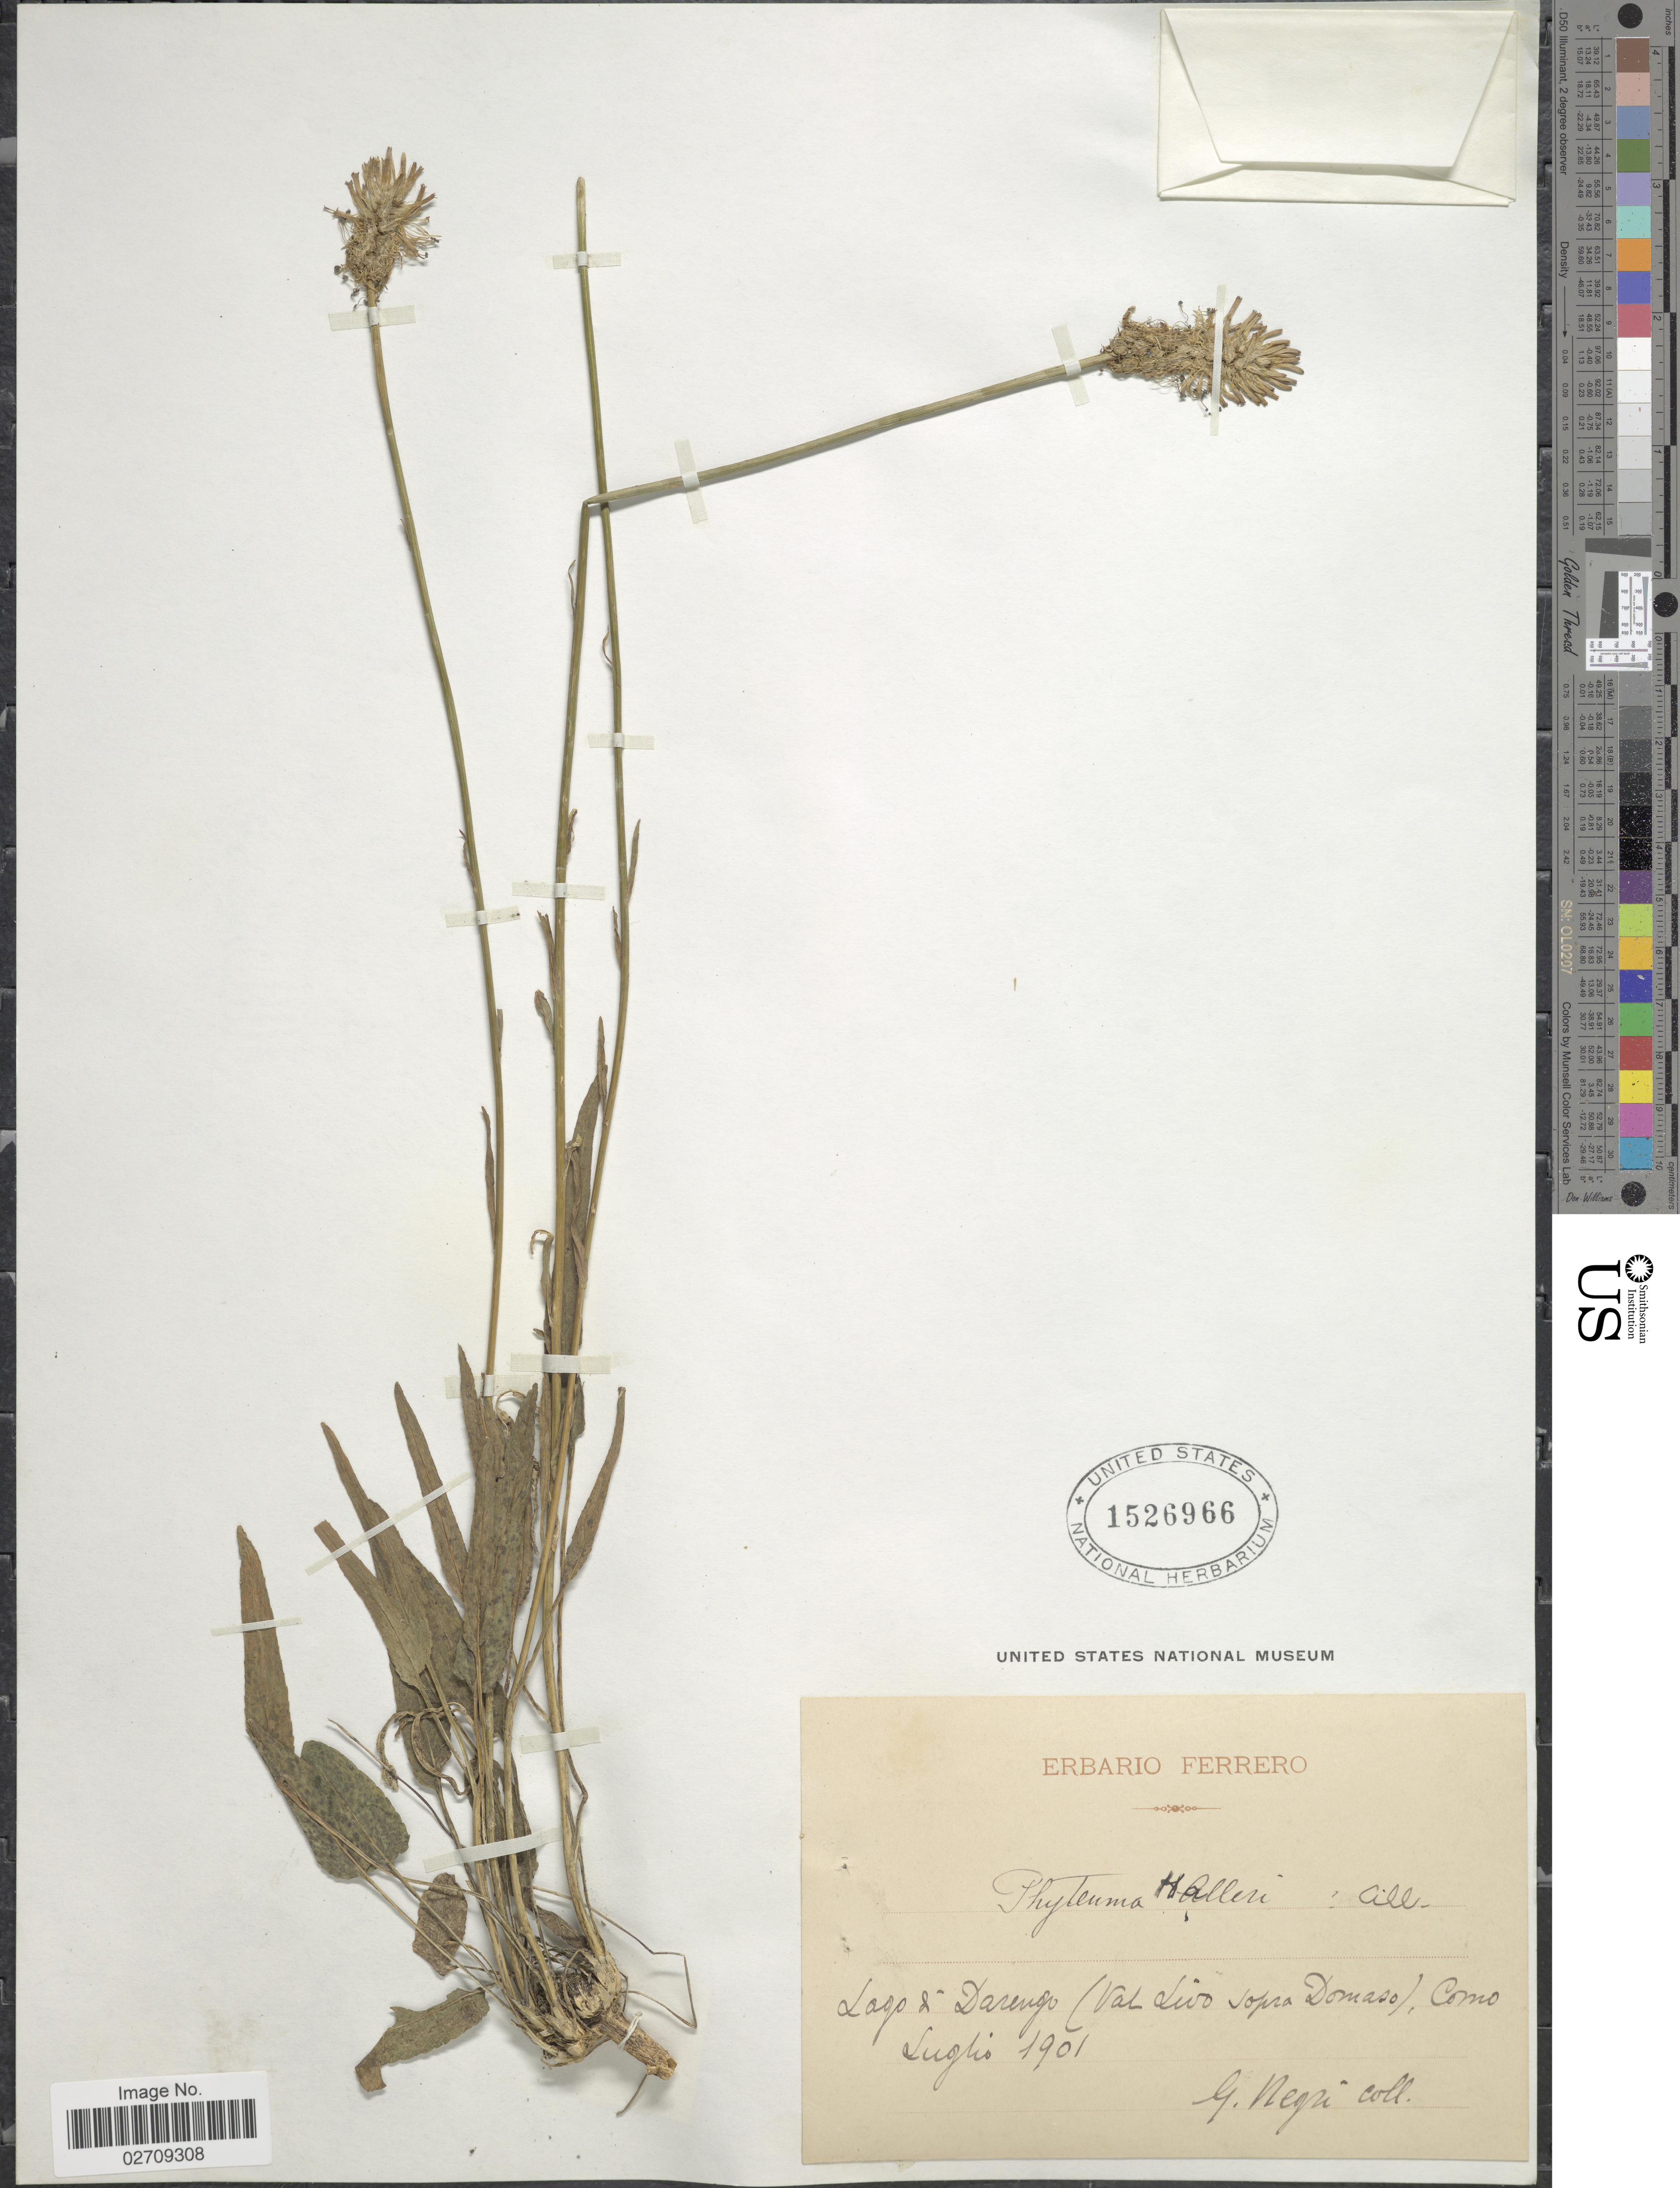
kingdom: Plantae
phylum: Tracheophyta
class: Magnoliopsida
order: Asterales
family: Campanulaceae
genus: Phyteuma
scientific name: Phyteuma halleri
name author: All.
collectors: G. Negri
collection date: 1901-07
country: Italy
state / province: Lombardy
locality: Lago & Darengo (Val divo sopra Domaso), Como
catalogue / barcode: US 1526966